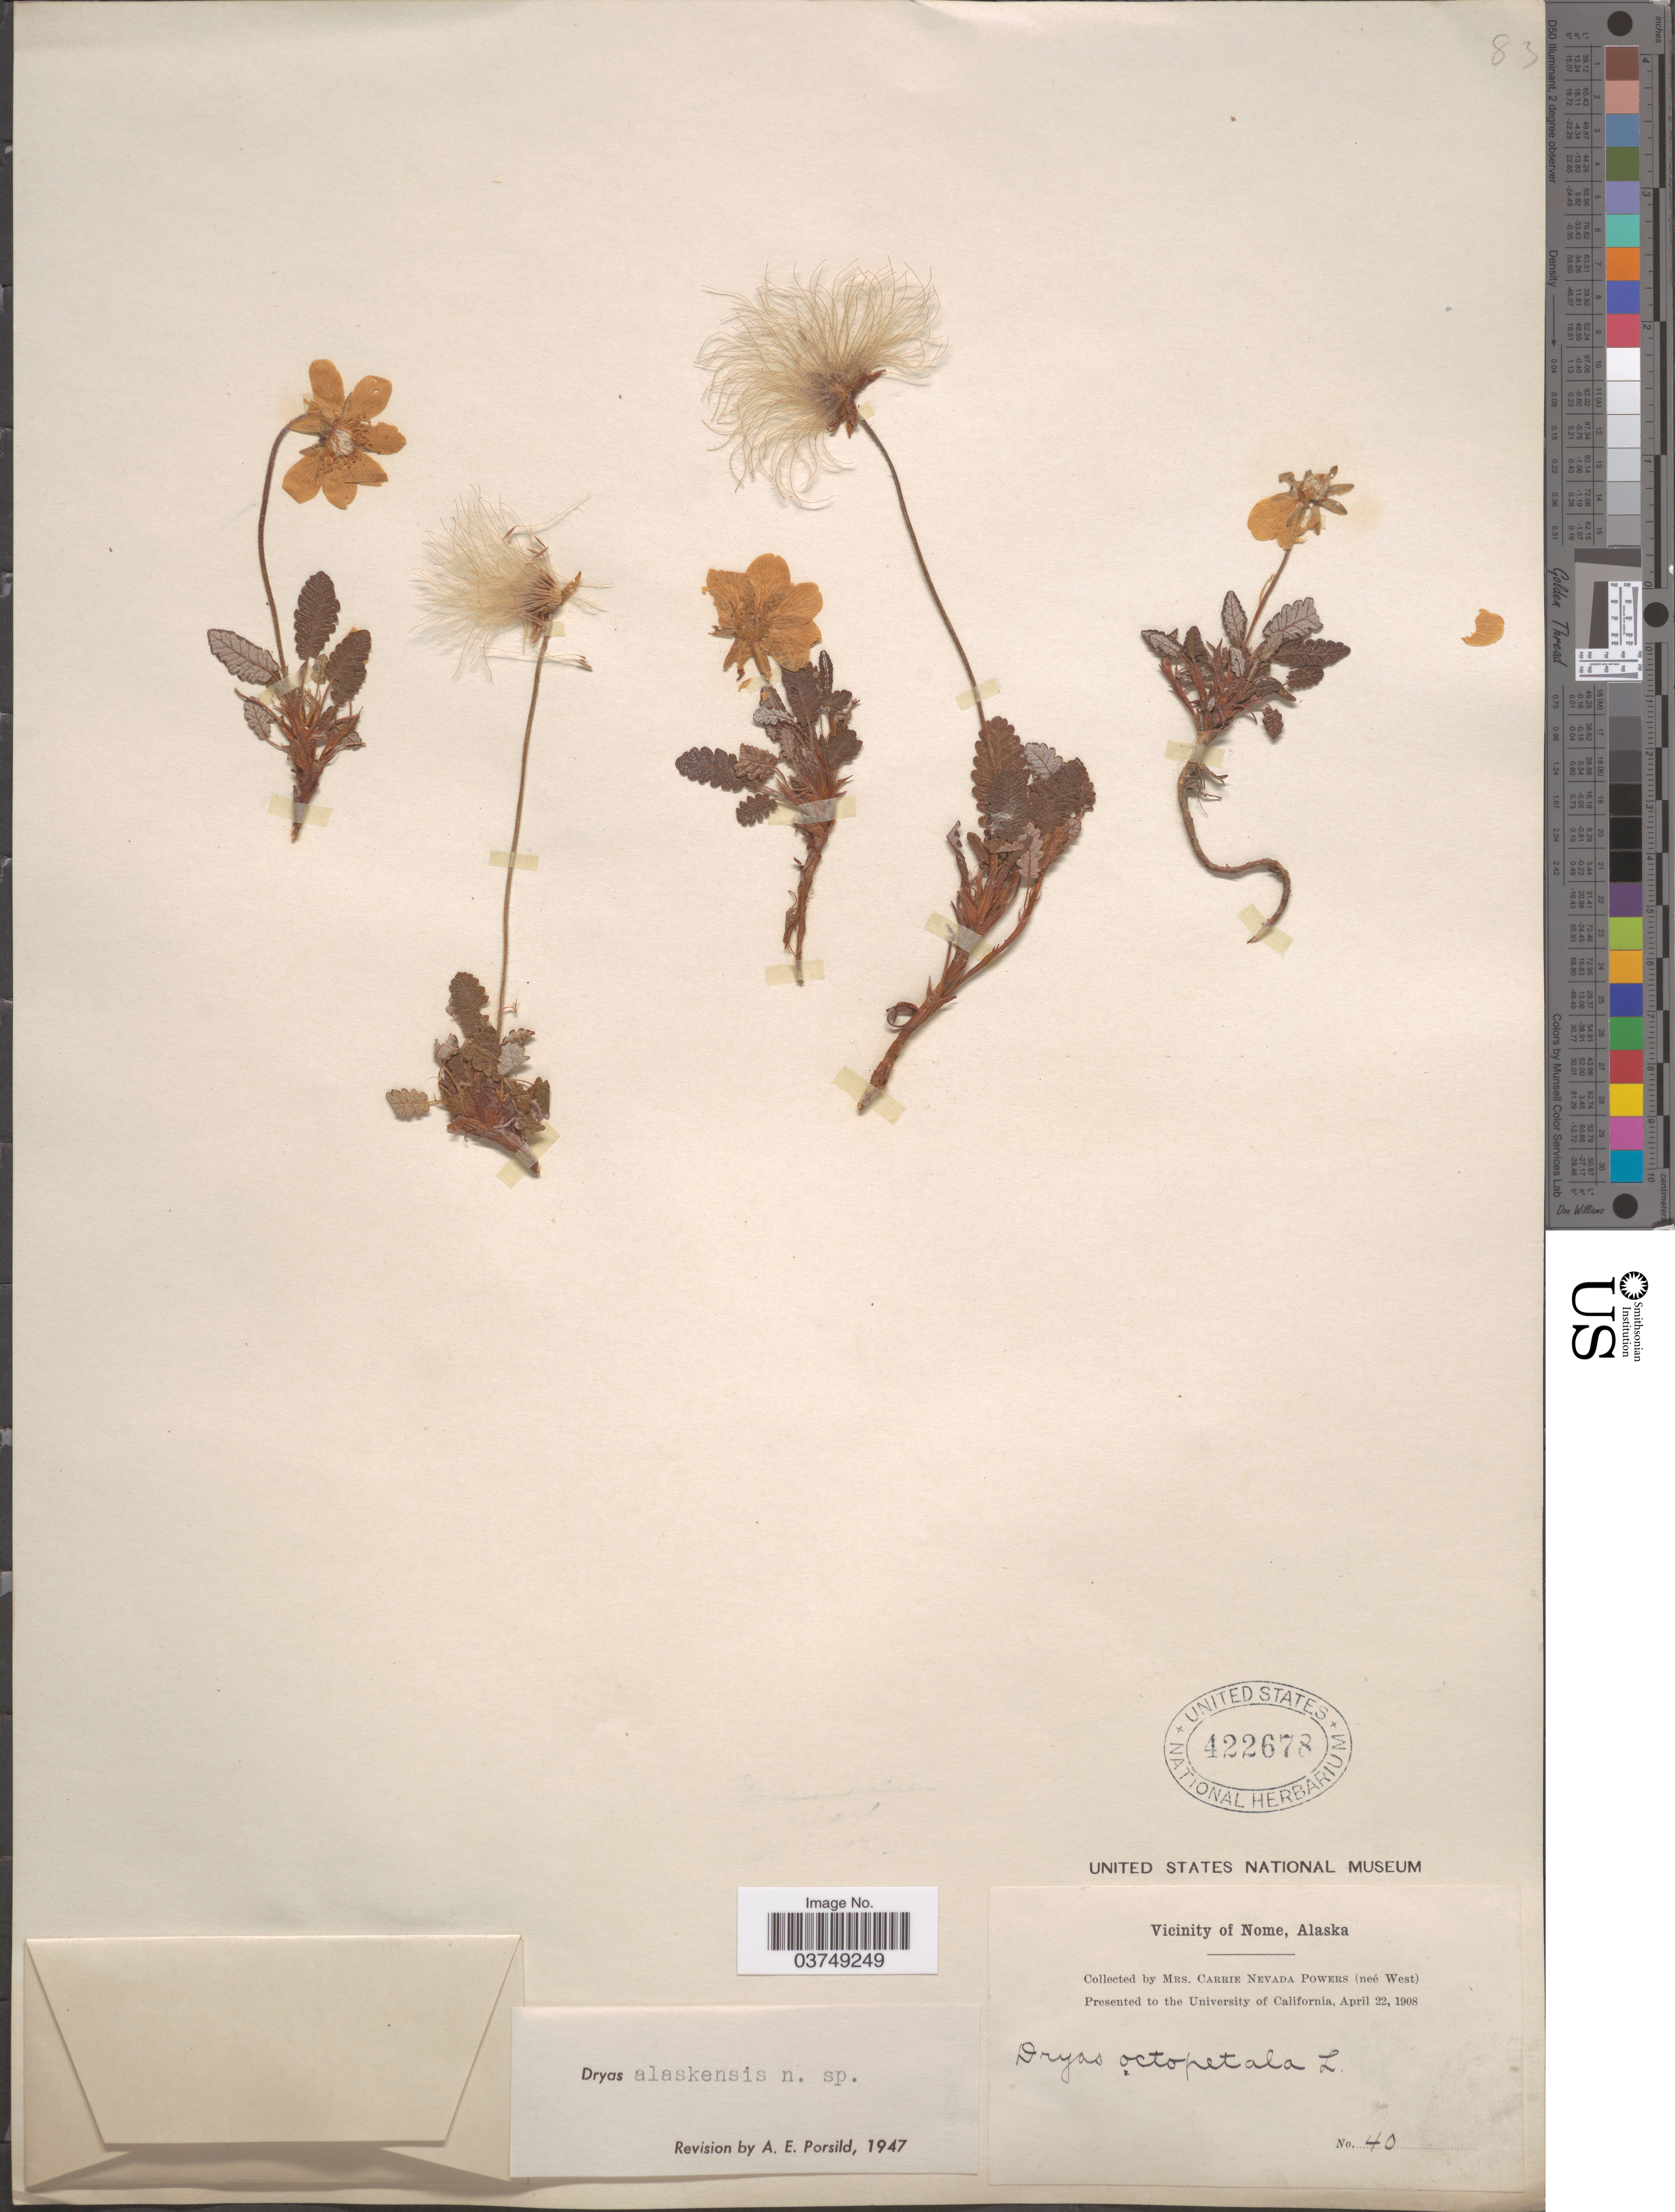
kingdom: Plantae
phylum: Tracheophyta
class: Magnoliopsida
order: Rosales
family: Rosaceae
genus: Dryas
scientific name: Dryas alaskensis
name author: A.E. Porsild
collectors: C. Powers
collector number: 40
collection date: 1908-04-22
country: United States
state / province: Alaska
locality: Vicinity of Nome.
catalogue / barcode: US 422678